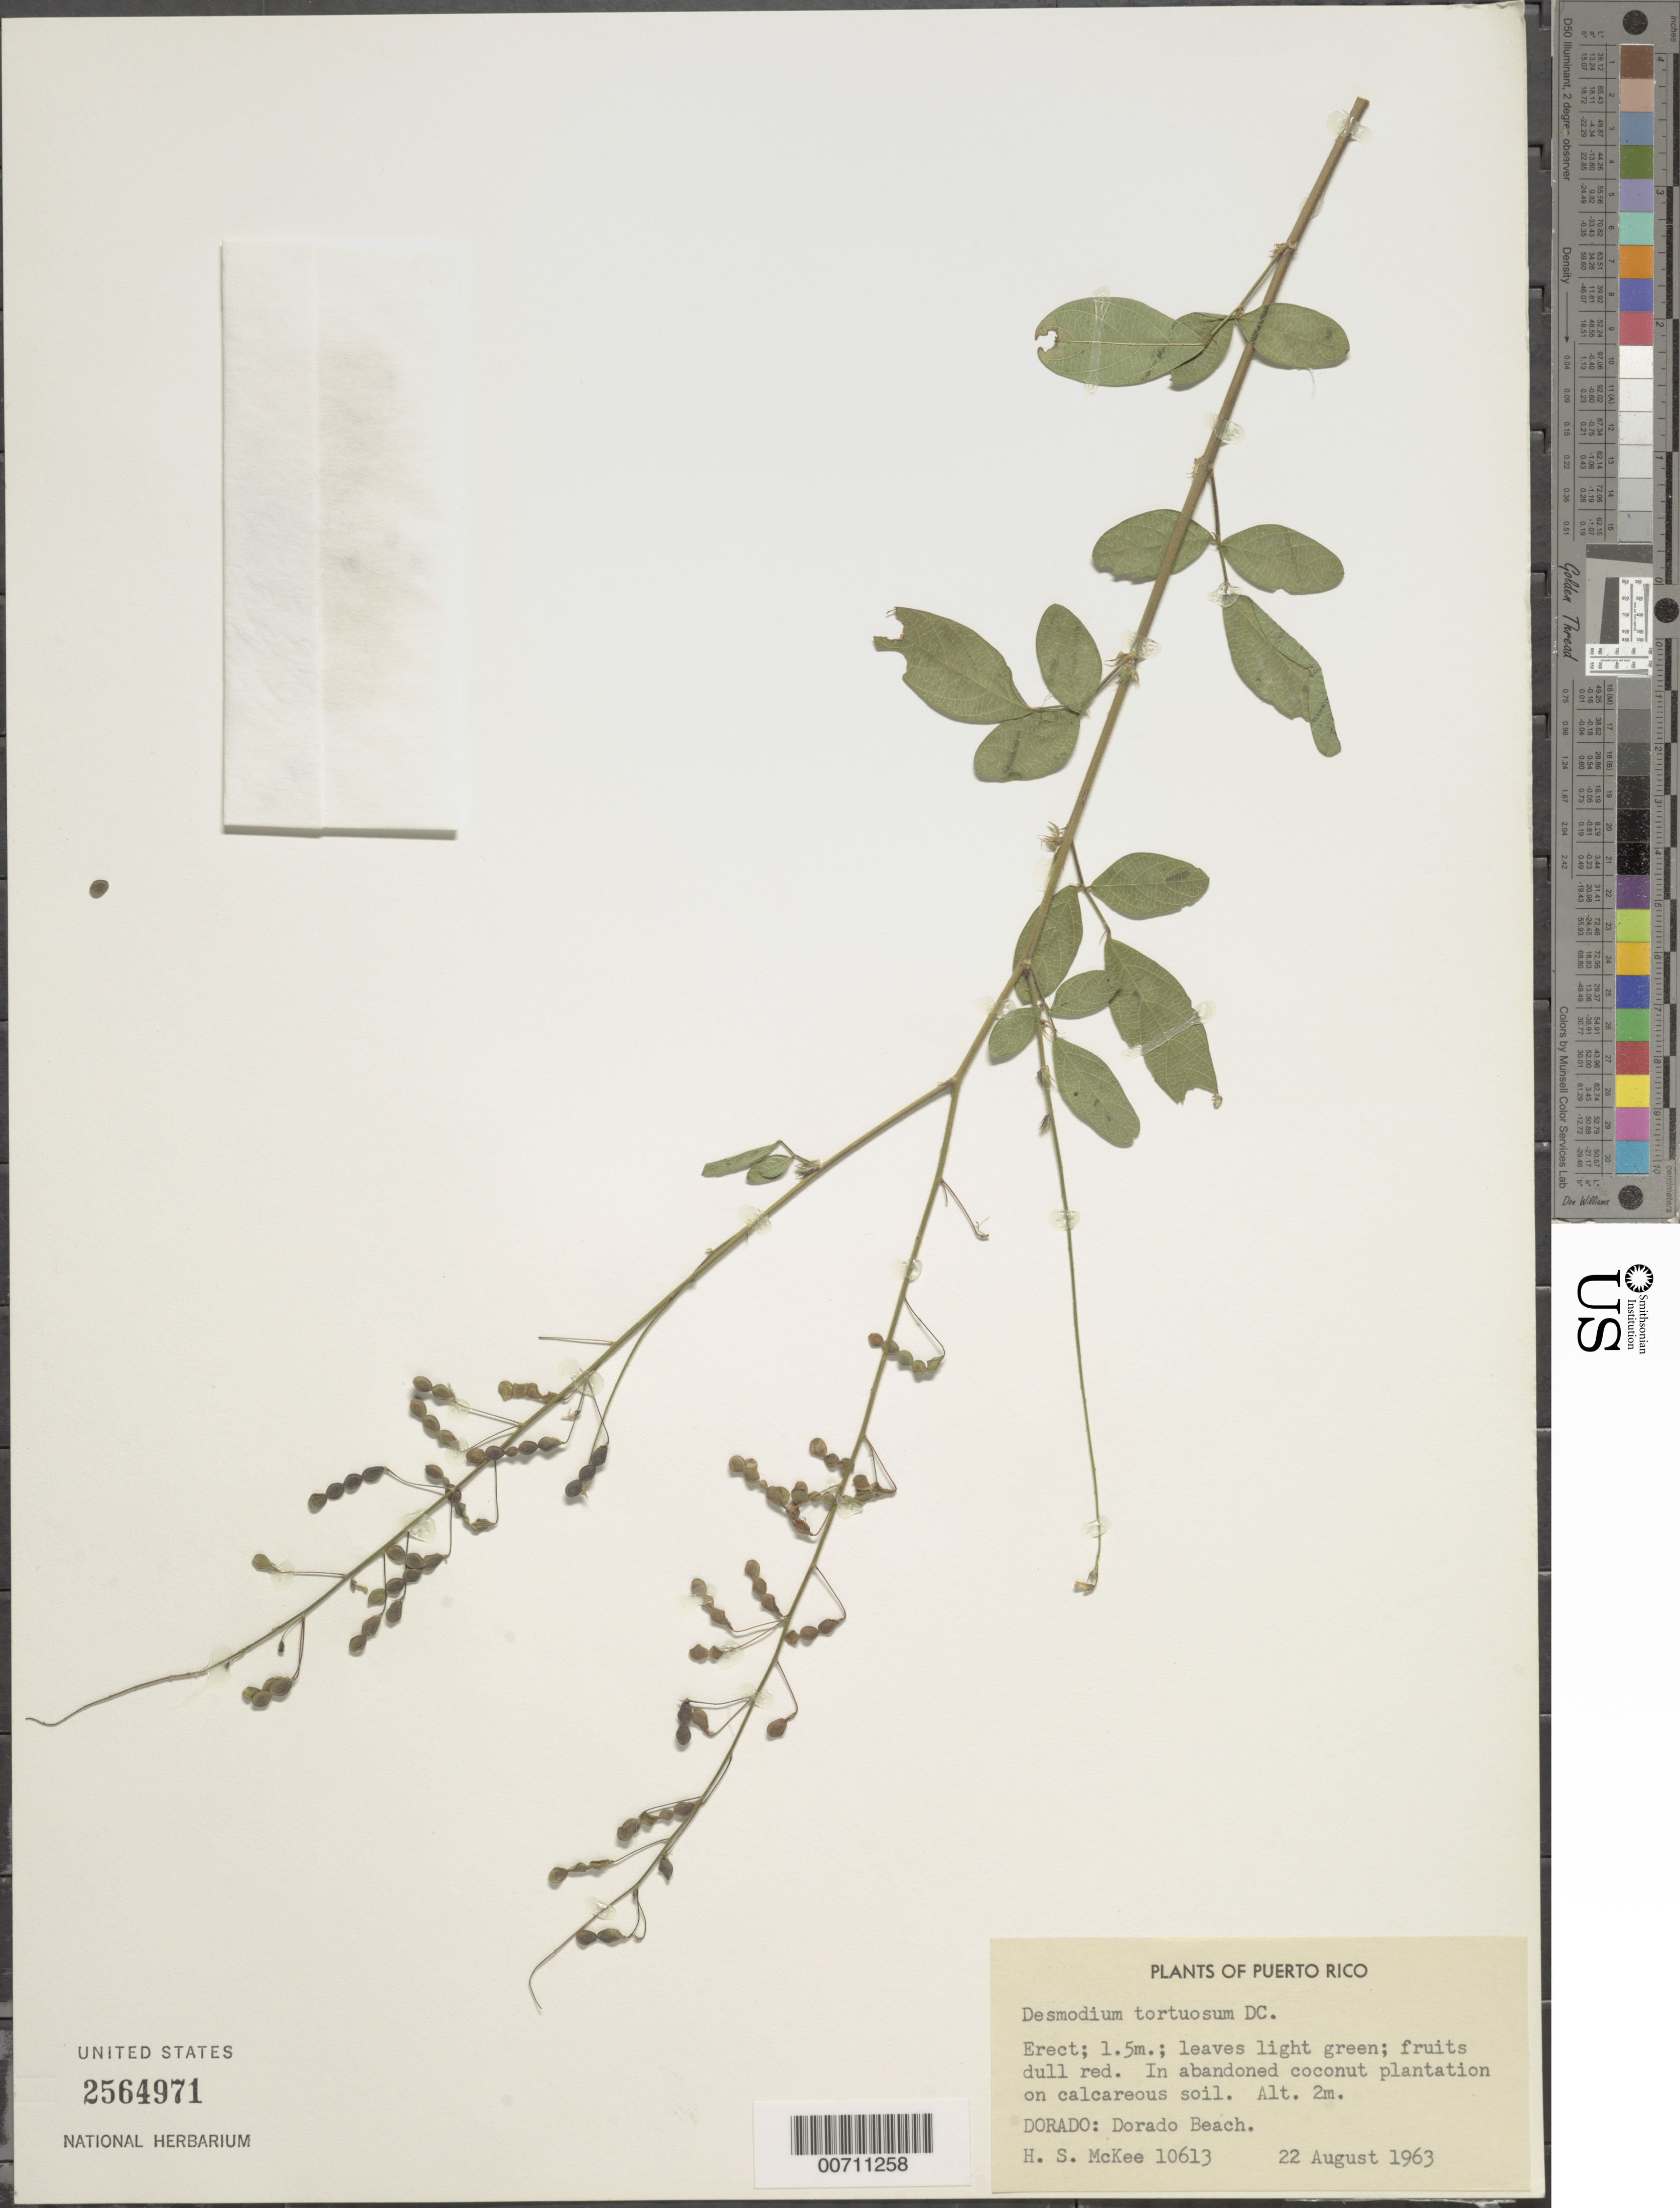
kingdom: Plantae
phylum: Tracheophyta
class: Magnoliopsida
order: Fabales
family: Fabaceae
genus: Desmodium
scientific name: Desmodium tortuosum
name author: (Sw.) DC.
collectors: H. S. MacKee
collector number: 10613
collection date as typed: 22 Aug 1963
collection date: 1963-08-22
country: Puerto Rico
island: Greater Antilles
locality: Dorado: Dorado Beach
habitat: In abandoned coconut plantation on calcareous soil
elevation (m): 2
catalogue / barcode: US 2564971